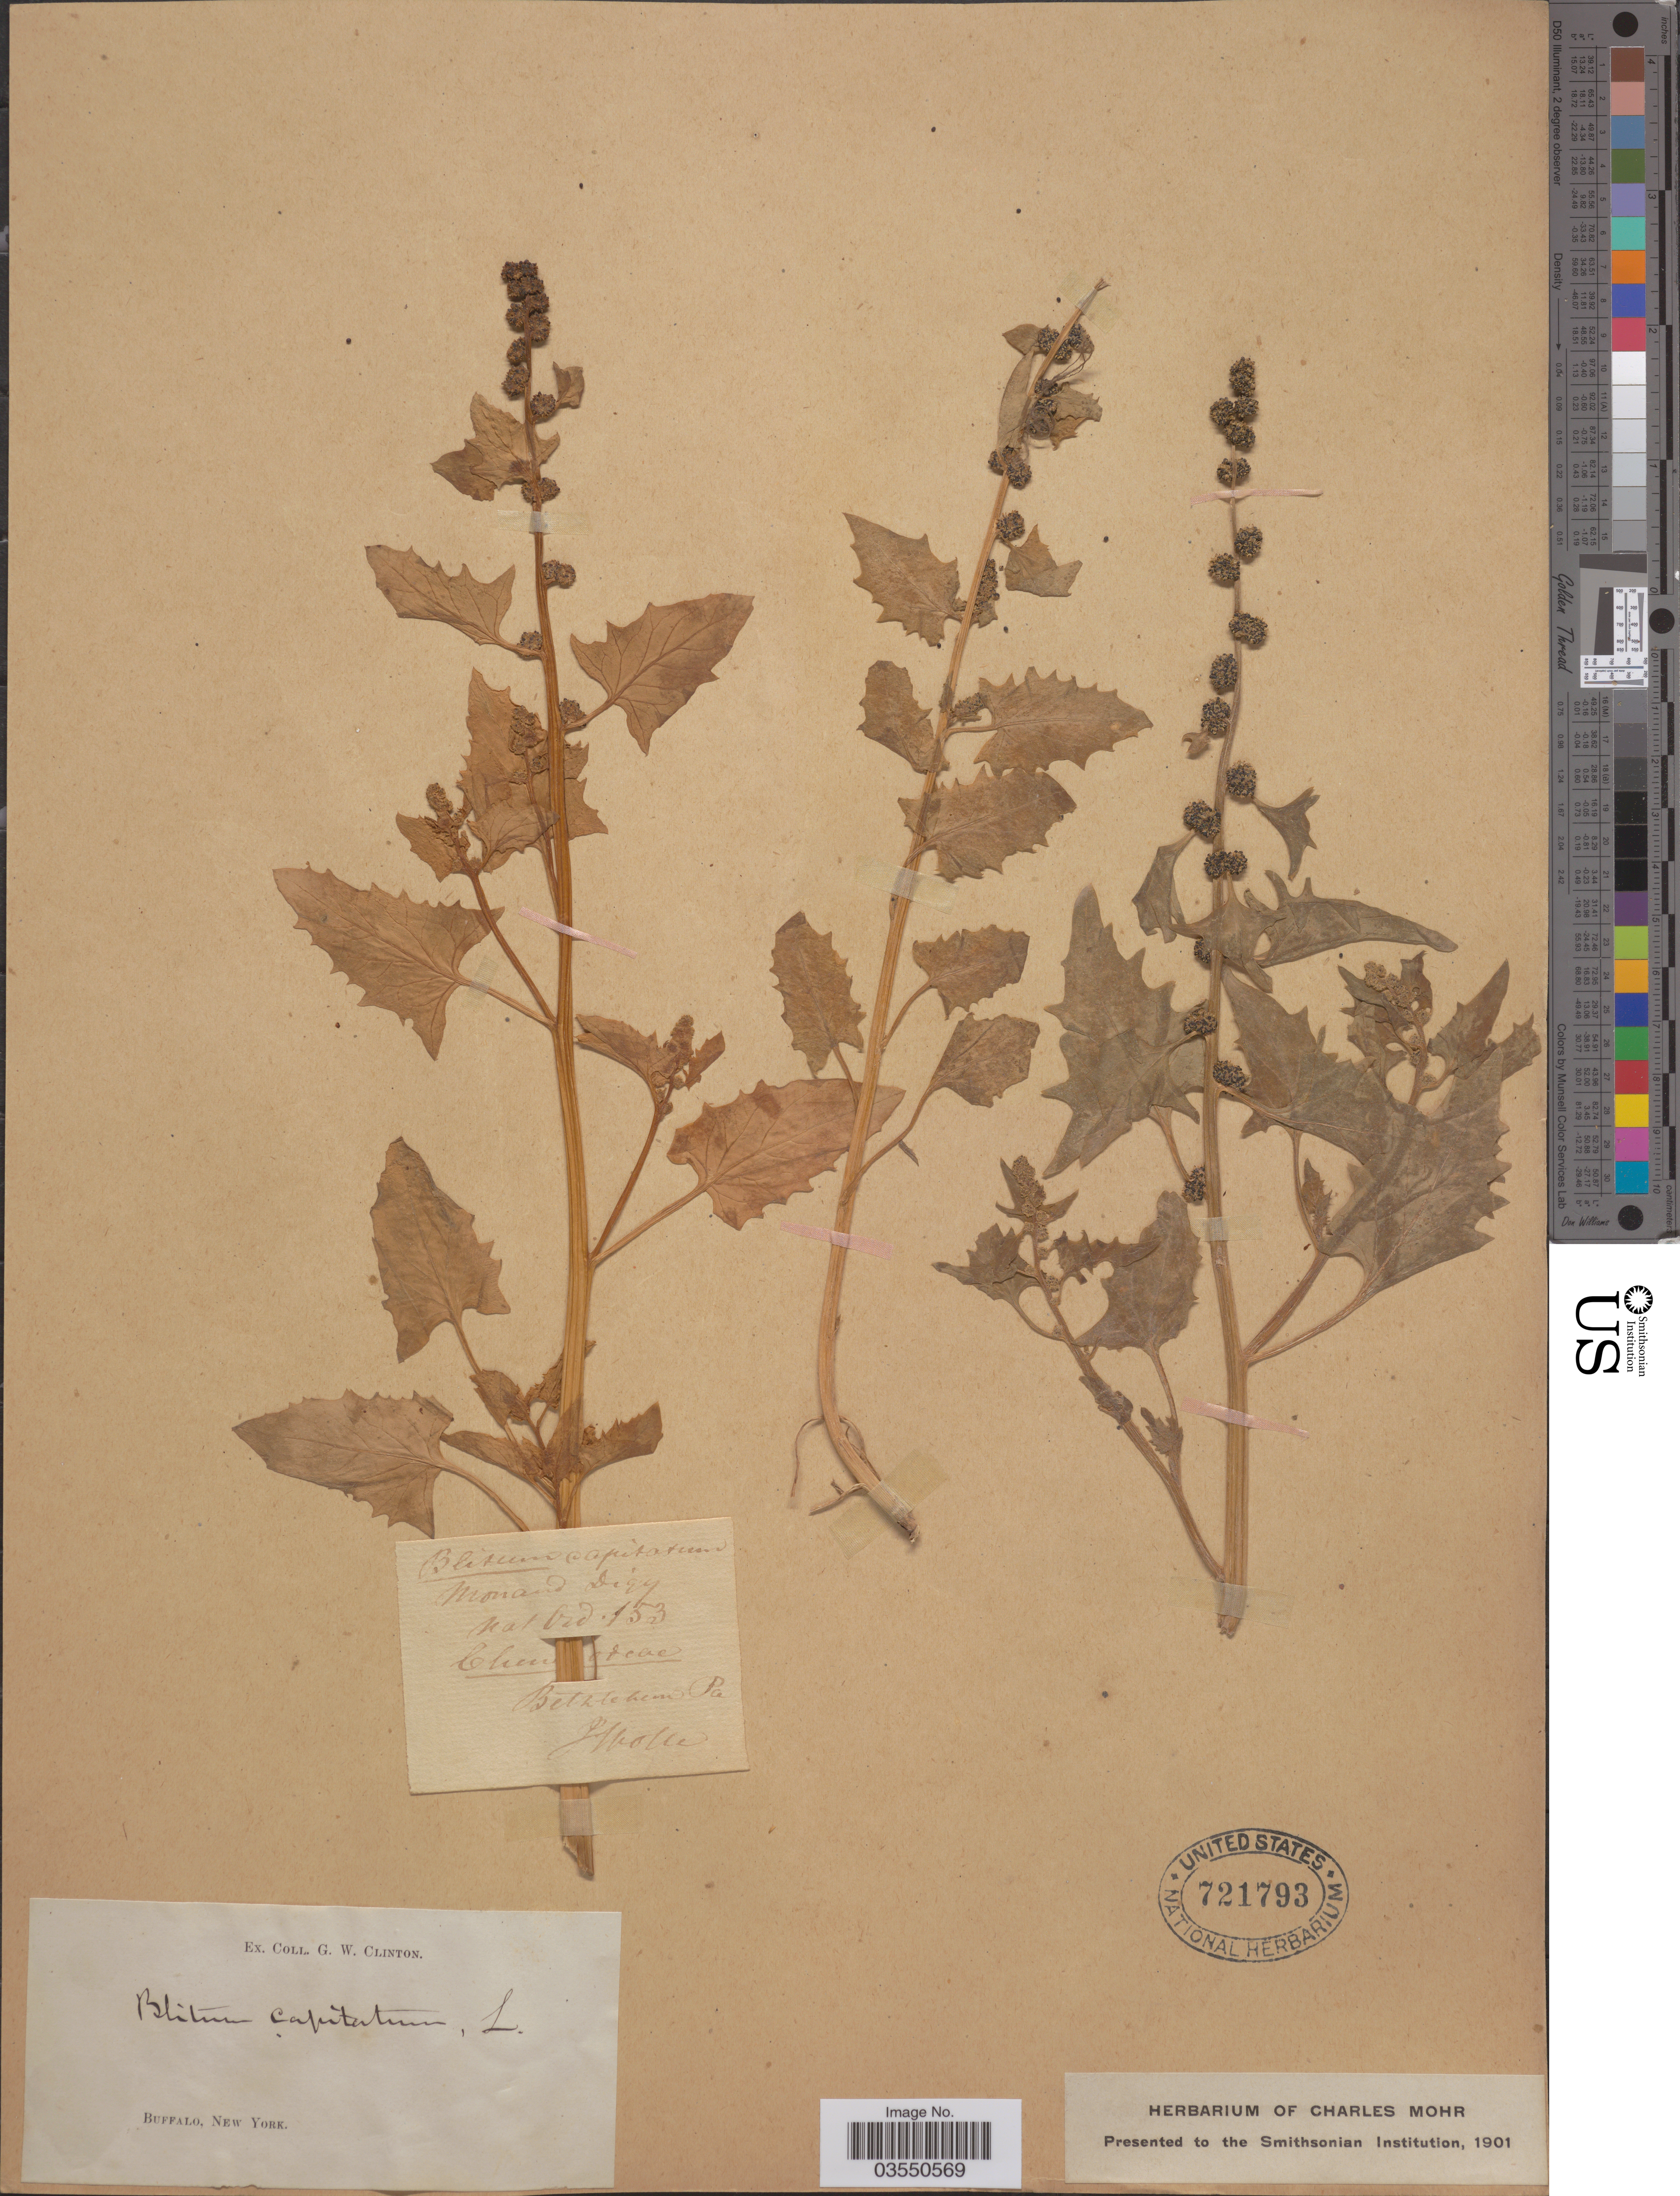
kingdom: Plantae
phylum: Tracheophyta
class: Magnoliopsida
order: Caryophyllales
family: Amaranthaceae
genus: Blitum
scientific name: Blitum capitatum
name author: L.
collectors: G. W. Clinton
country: United States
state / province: New York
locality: Buffalo.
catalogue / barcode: US 721793